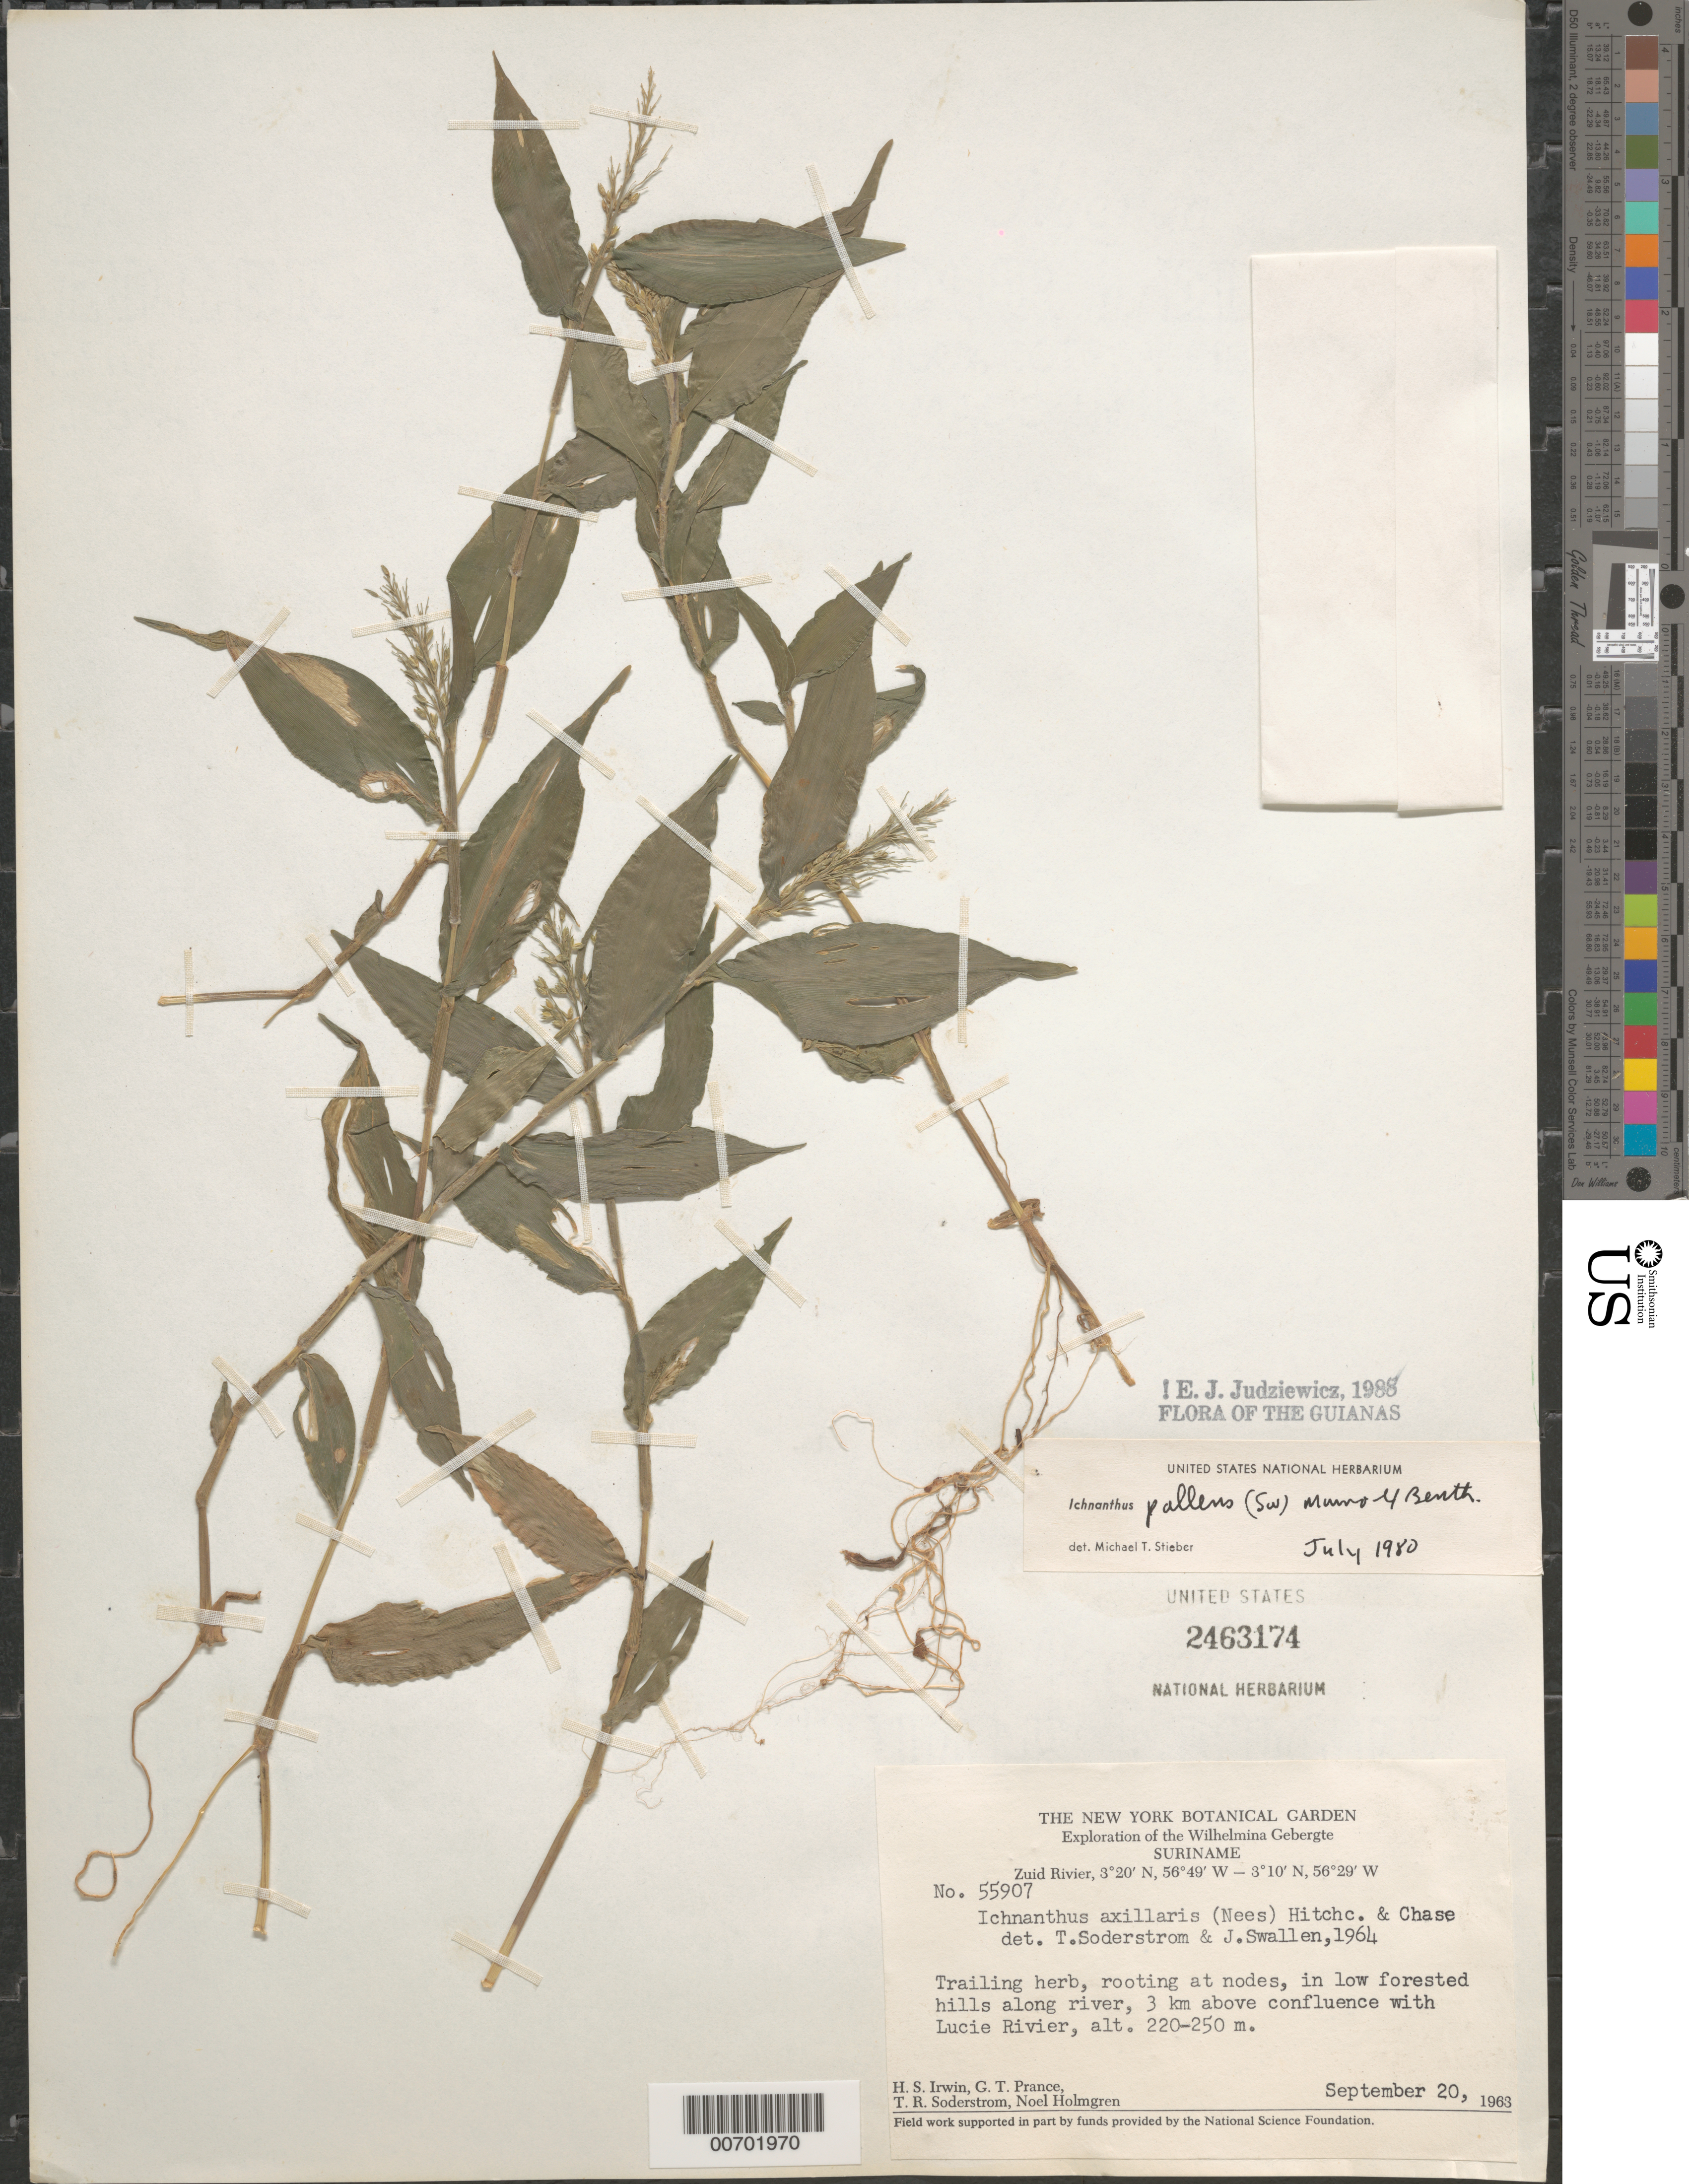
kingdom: Plantae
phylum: Tracheophyta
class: Liliopsida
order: Poales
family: Poaceae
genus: Ichnanthus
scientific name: Ichnanthus pallens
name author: (Sw.) Munro ex Benth.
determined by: Judziewicz, E. J.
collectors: H. Irwin, G. T. Prance, T. R. Soderstrom & N. H. Holmgren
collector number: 55907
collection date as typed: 20-Sep-63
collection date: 1963-09-20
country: Suriname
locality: Zuid River, 2 km above confluence with Lucie R., Wilhelmina Gebergte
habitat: Low forested hills along river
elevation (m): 220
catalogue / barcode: US 2463174